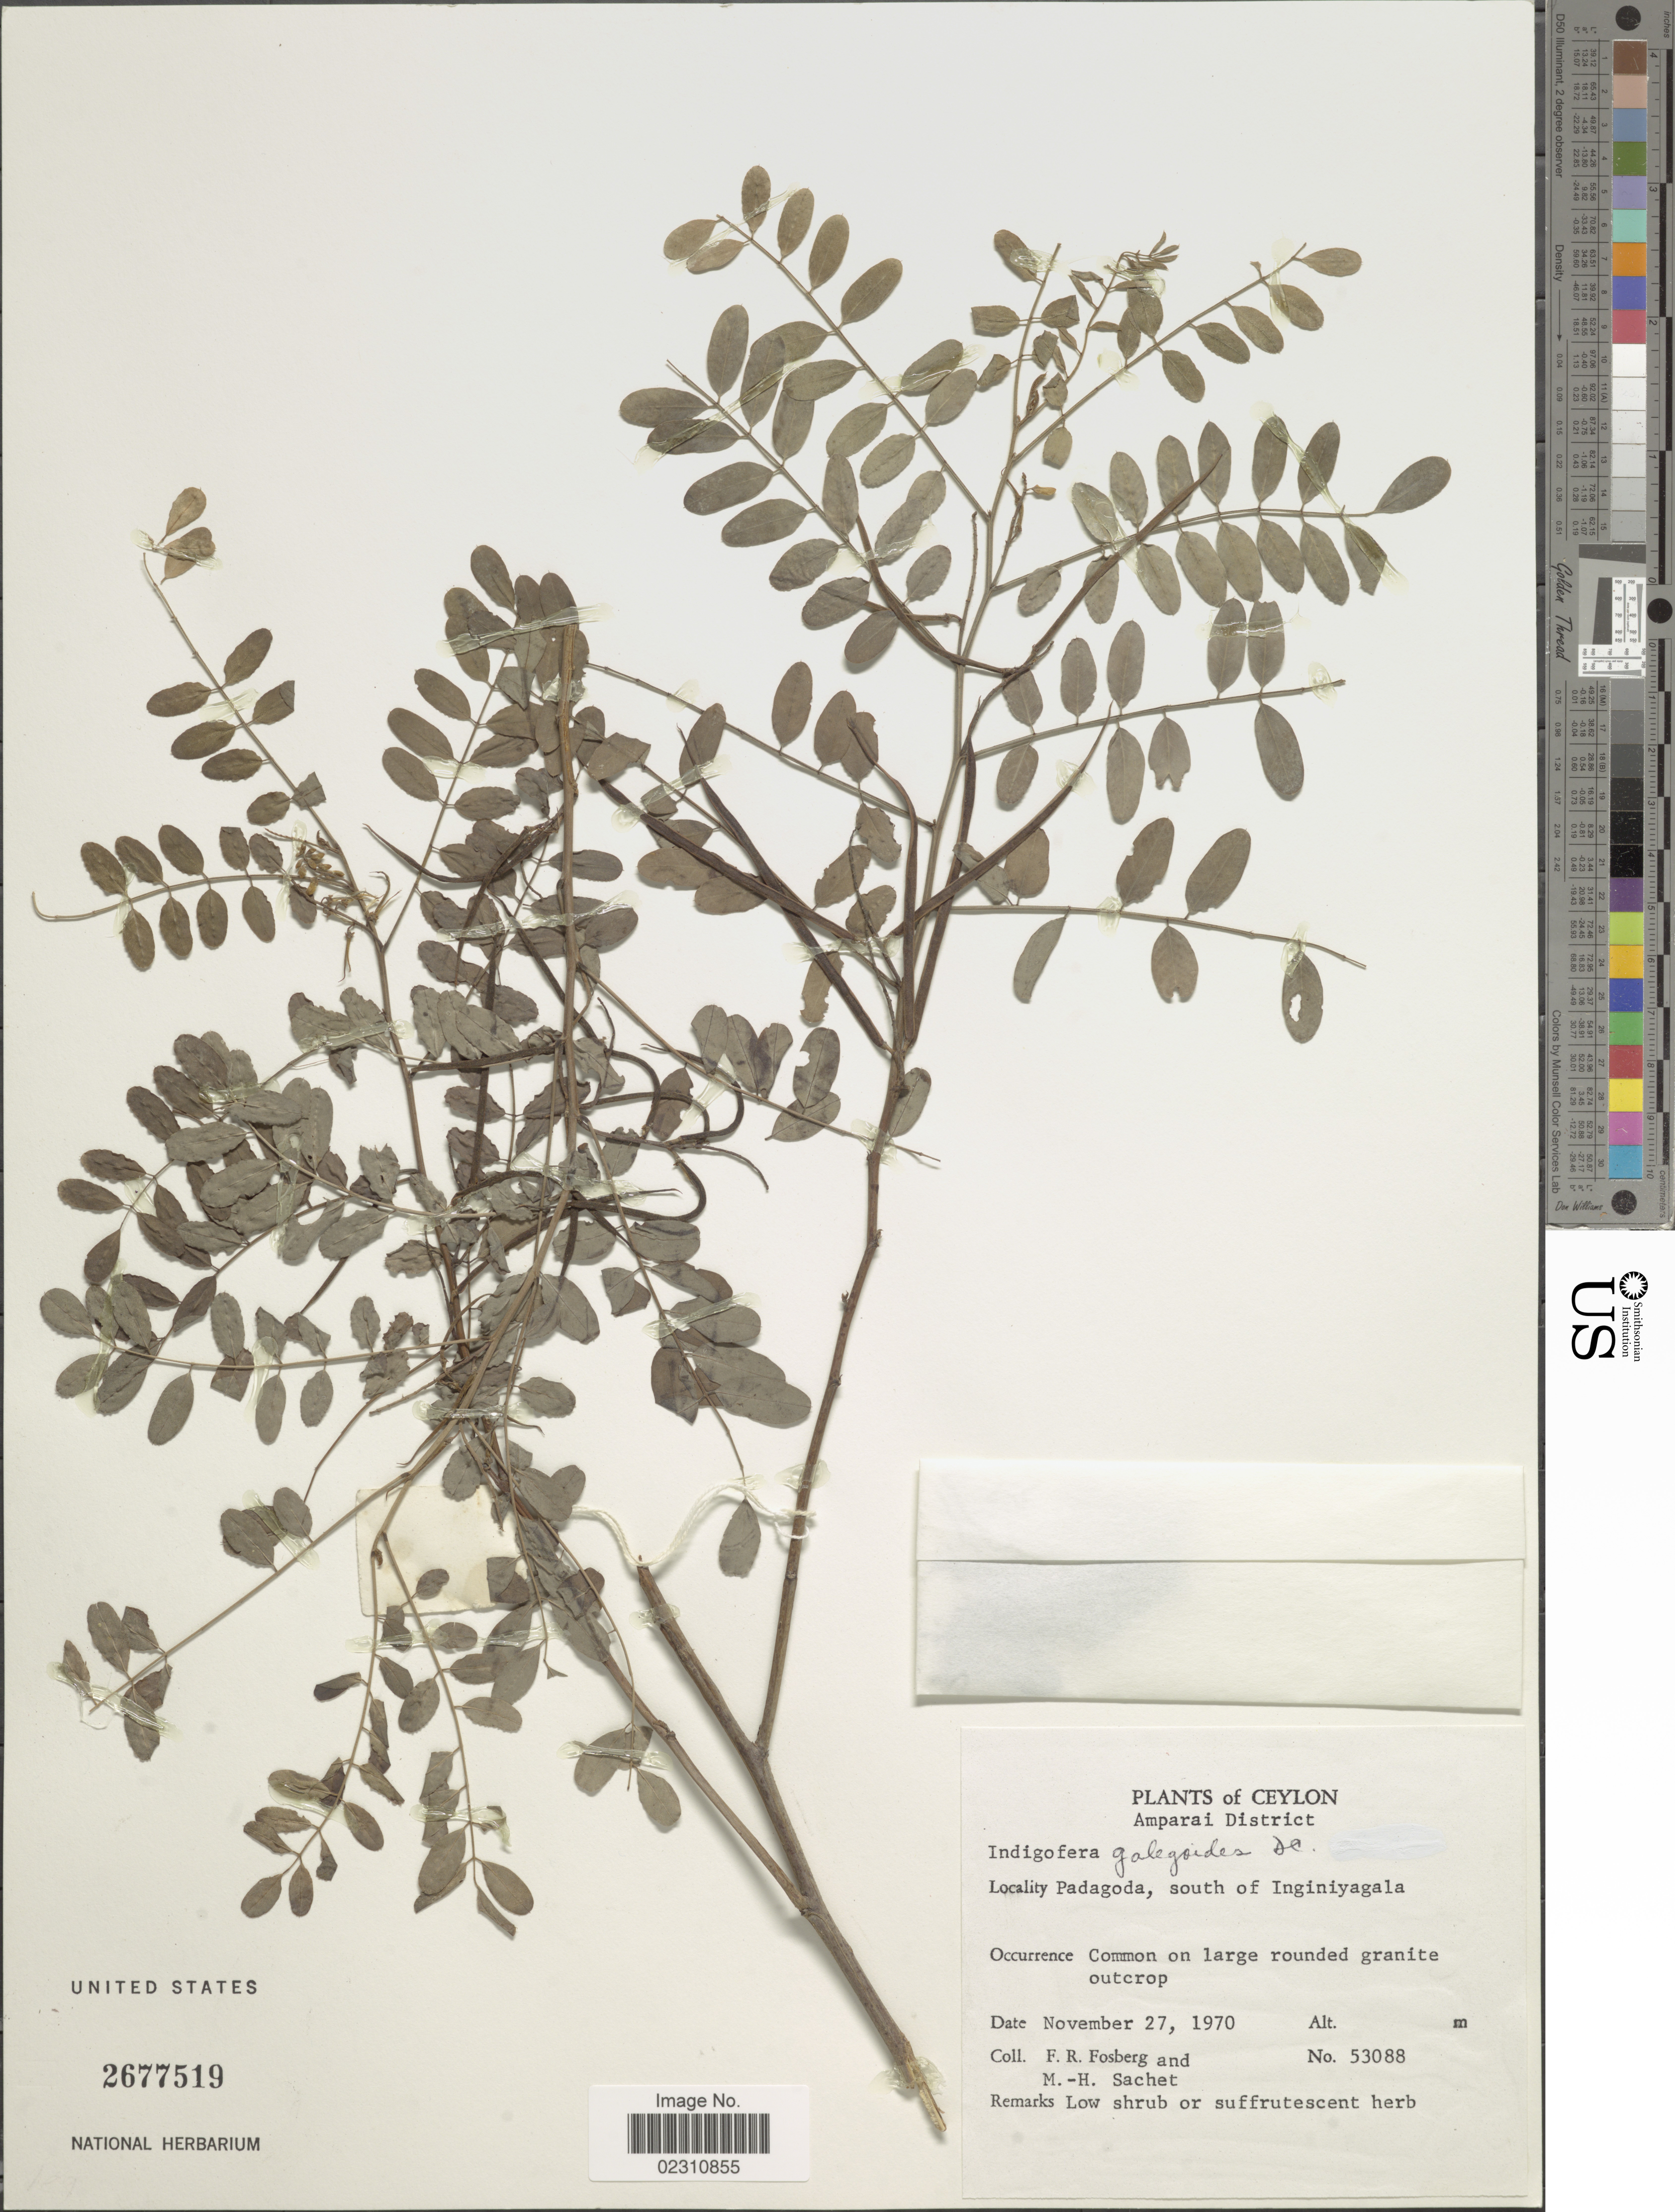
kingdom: Plantae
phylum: Tracheophyta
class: Magnoliopsida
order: Fabales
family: Fabaceae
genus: Indigofera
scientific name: Indigofera galegoides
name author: DC.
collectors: F. R. Fosberg & M.-H. Sachet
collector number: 53088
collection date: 1970-11-27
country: Sri Lanka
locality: Ceylon, Amparai District, Padagoda, south of Inginiyagala.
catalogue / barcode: US 2677519